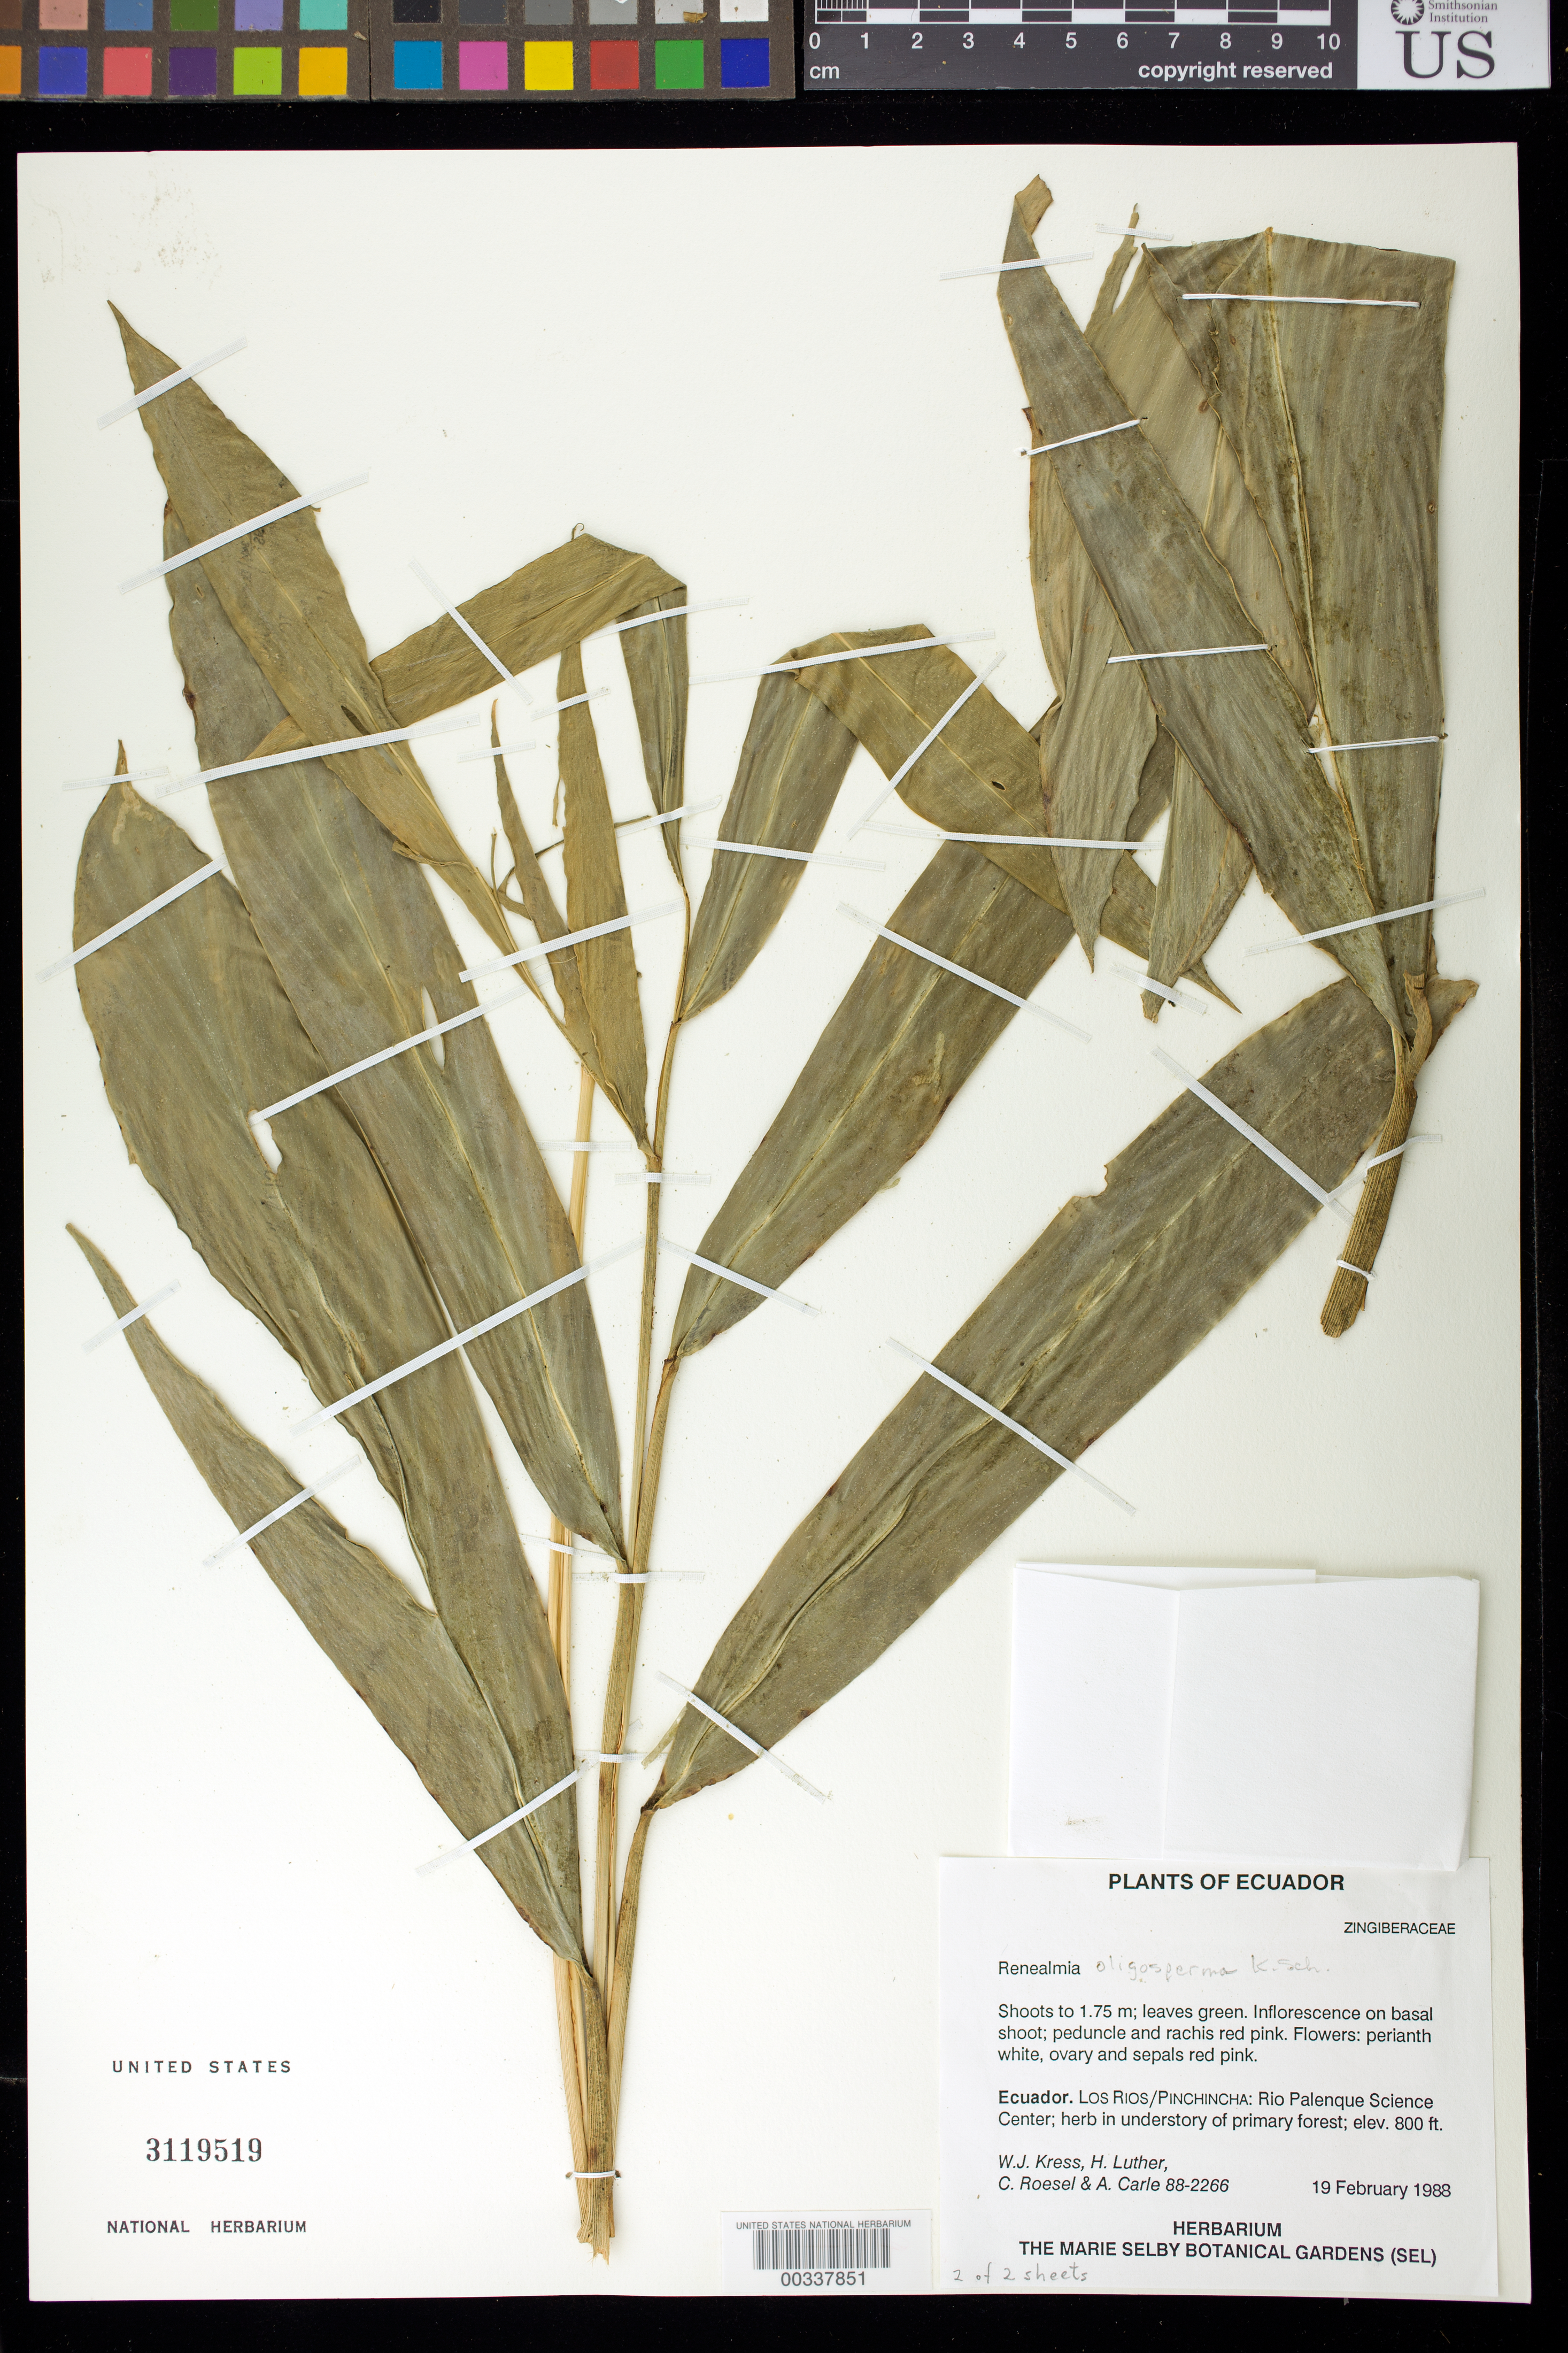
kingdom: Plantae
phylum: Tracheophyta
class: Liliopsida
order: Zingiberales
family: Zingiberaceae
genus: Renealmia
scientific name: Renealmia oligosperma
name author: K. Schum. in Engl.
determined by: Maas, Paul J. M.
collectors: W. J. Kress, Harry E. Luther, C. S. Roesel & A. Carle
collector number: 88-2266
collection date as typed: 19 Feb 1988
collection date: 1988-02-19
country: Ecuador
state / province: Los Ríos / Pichincha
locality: Rio palenque science center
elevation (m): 244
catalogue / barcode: US 3119519